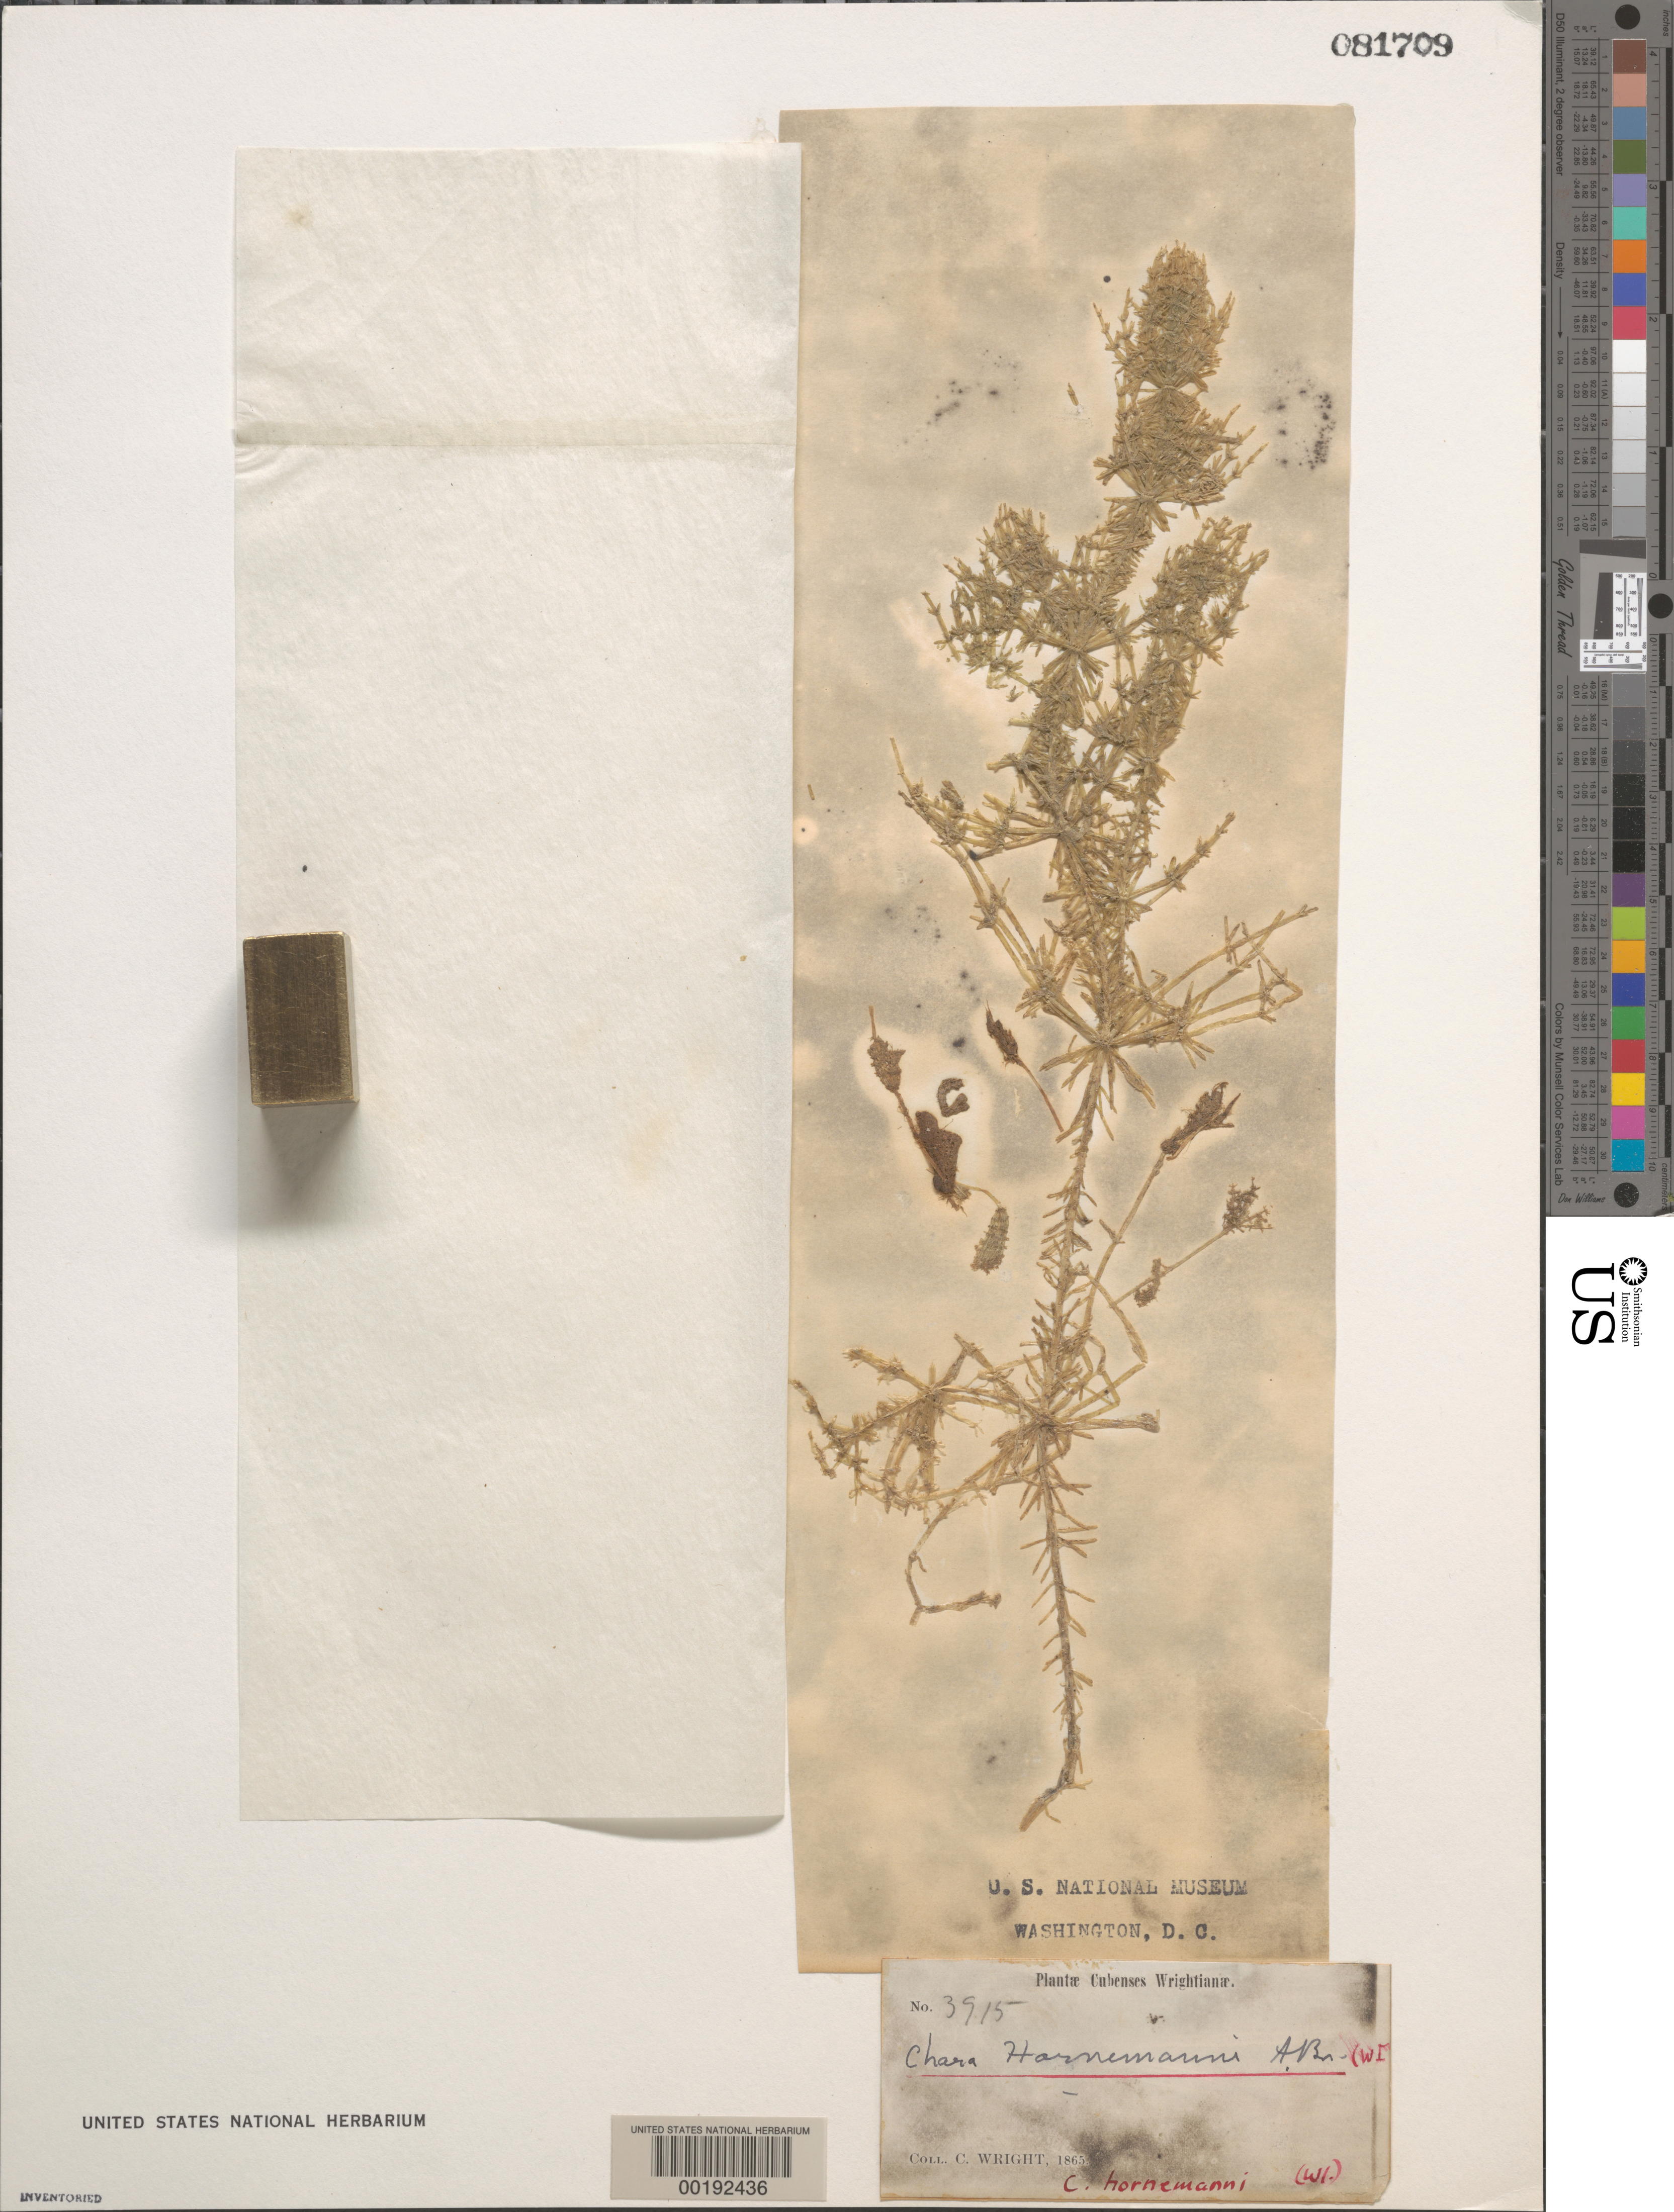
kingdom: Plantae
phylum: Charophyta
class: Charophyceae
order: Charales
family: Characeae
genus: Chara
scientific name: Chara hornemannii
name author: Wallman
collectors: C. Wright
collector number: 3915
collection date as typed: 1865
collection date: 1865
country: Cuba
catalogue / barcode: US 81709